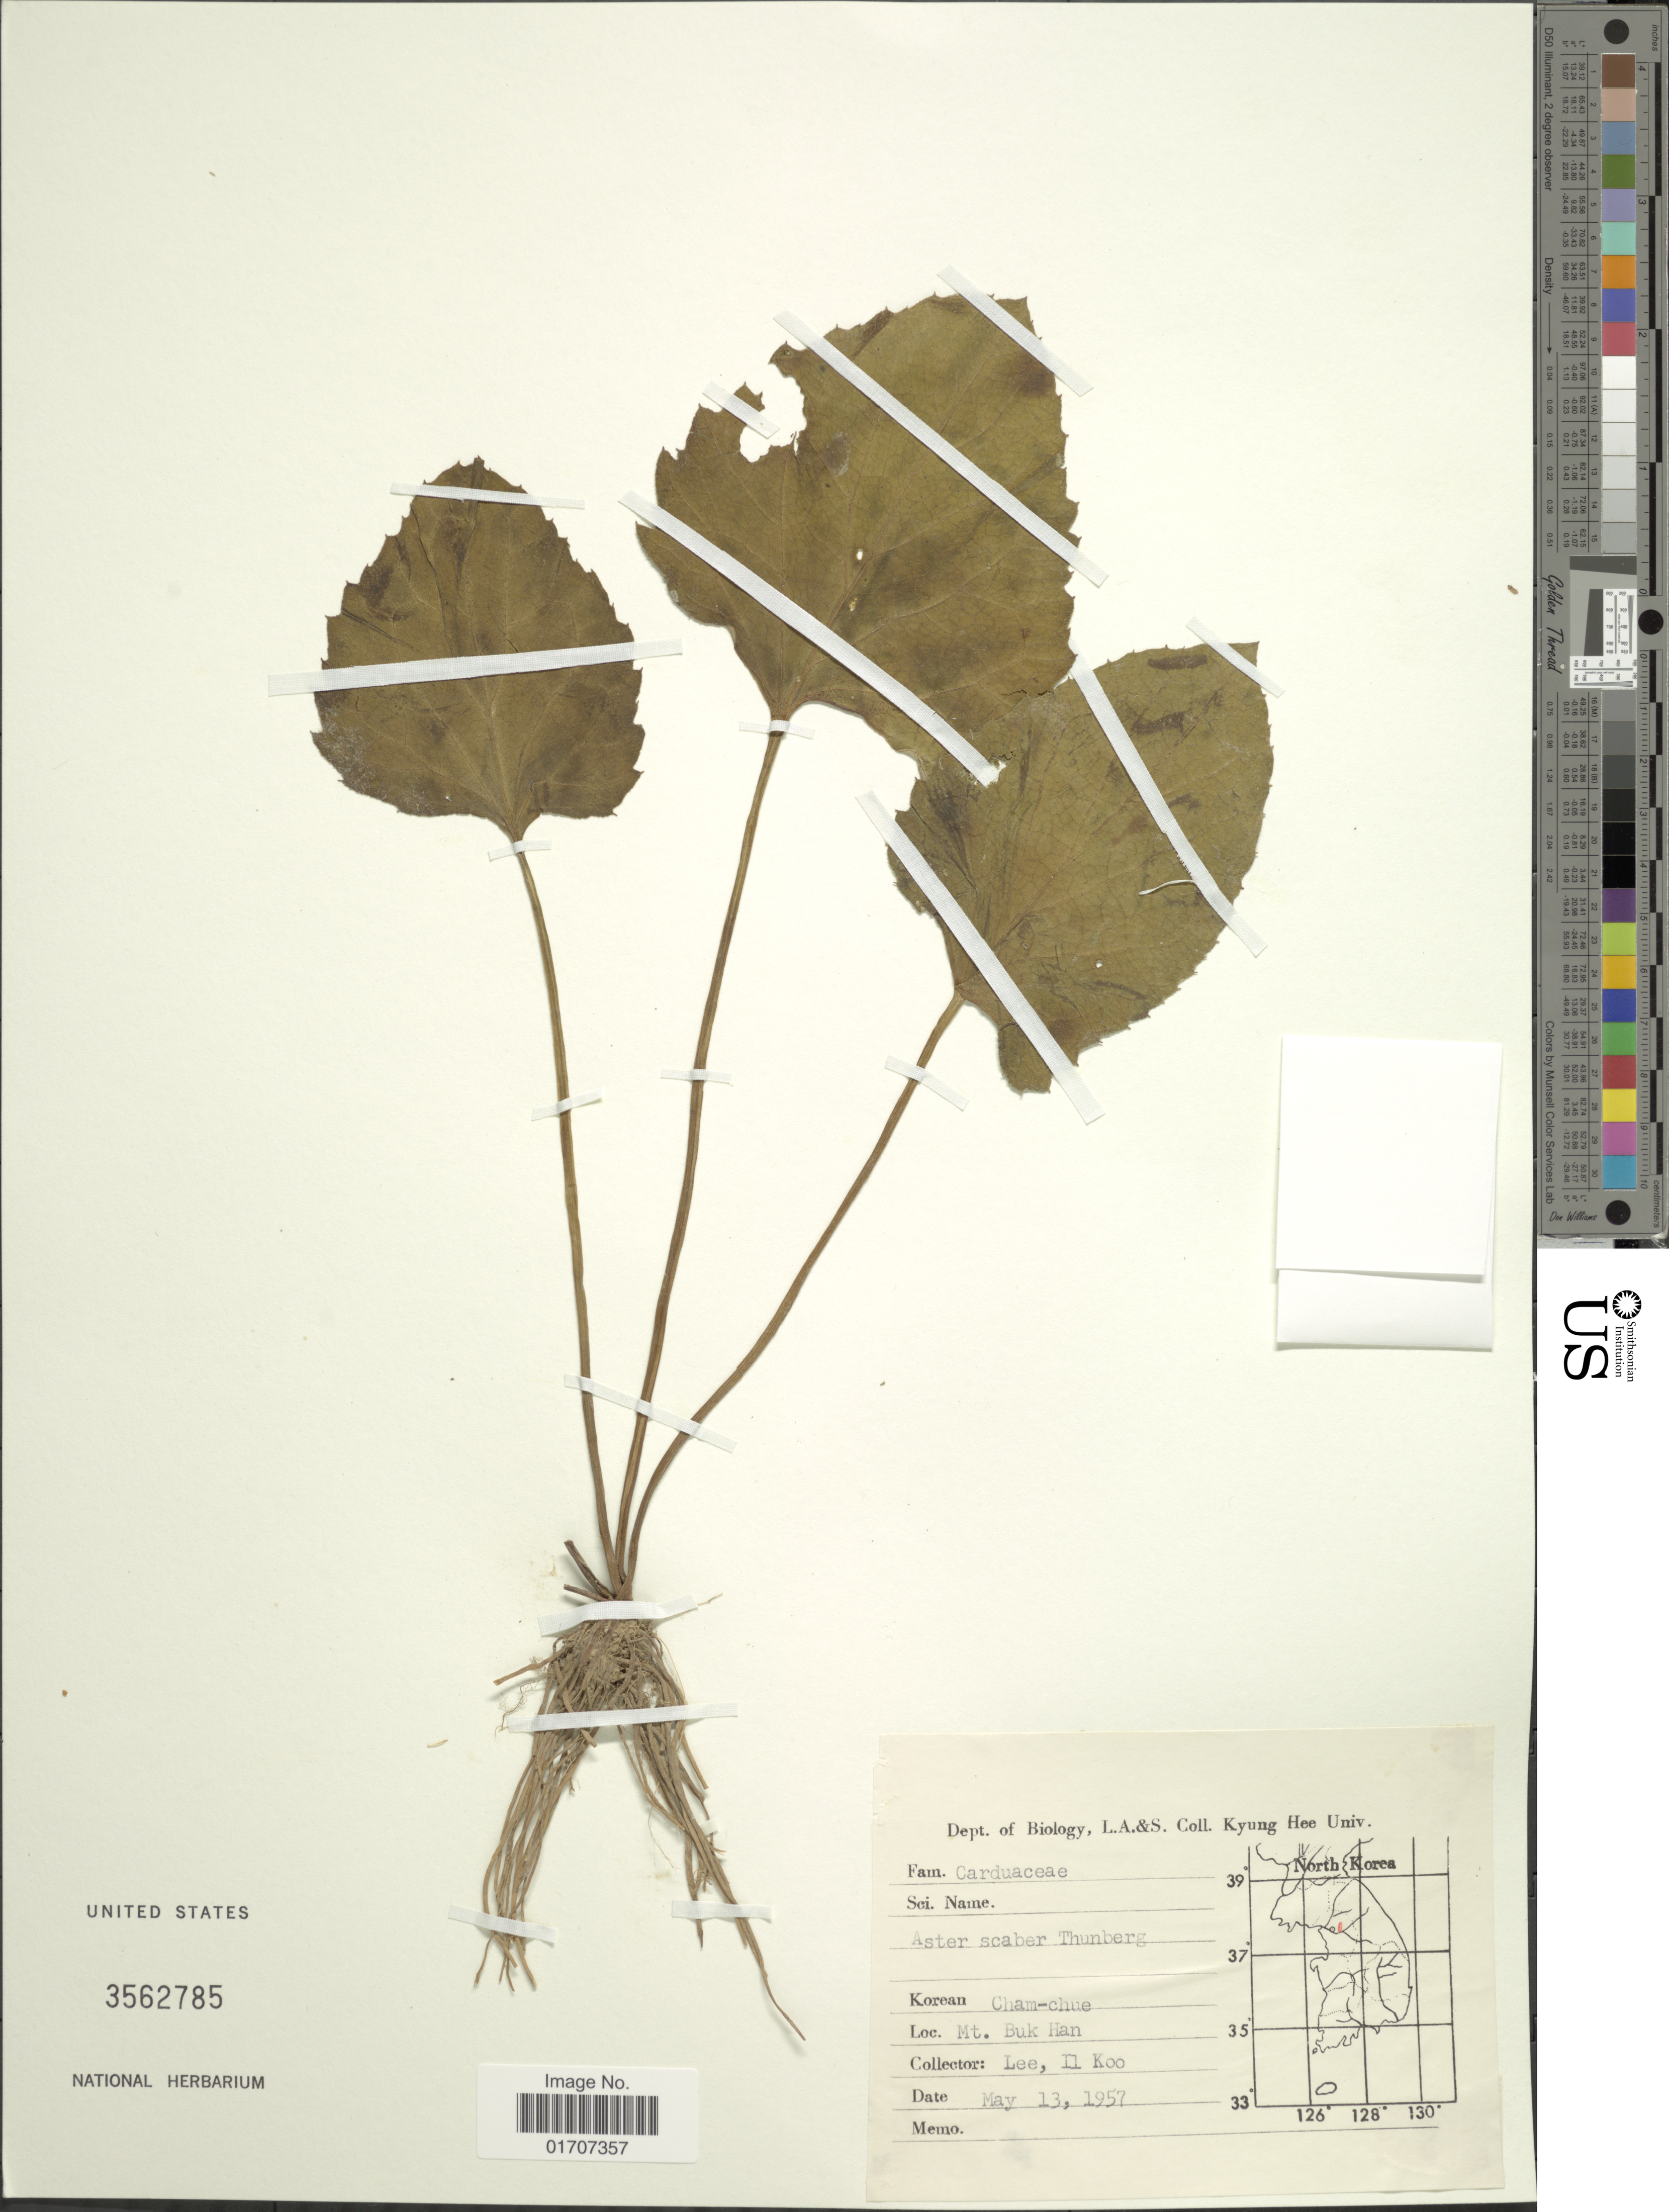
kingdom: Plantae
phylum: Tracheophyta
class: Magnoliopsida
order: Asterales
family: Asteraceae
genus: Doellingeria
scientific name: Doellingeria scabra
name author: (Thunb.) Nees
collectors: I. Lee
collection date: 1957-05-13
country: South Korea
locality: Mt. Buk Han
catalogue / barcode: US 3562785